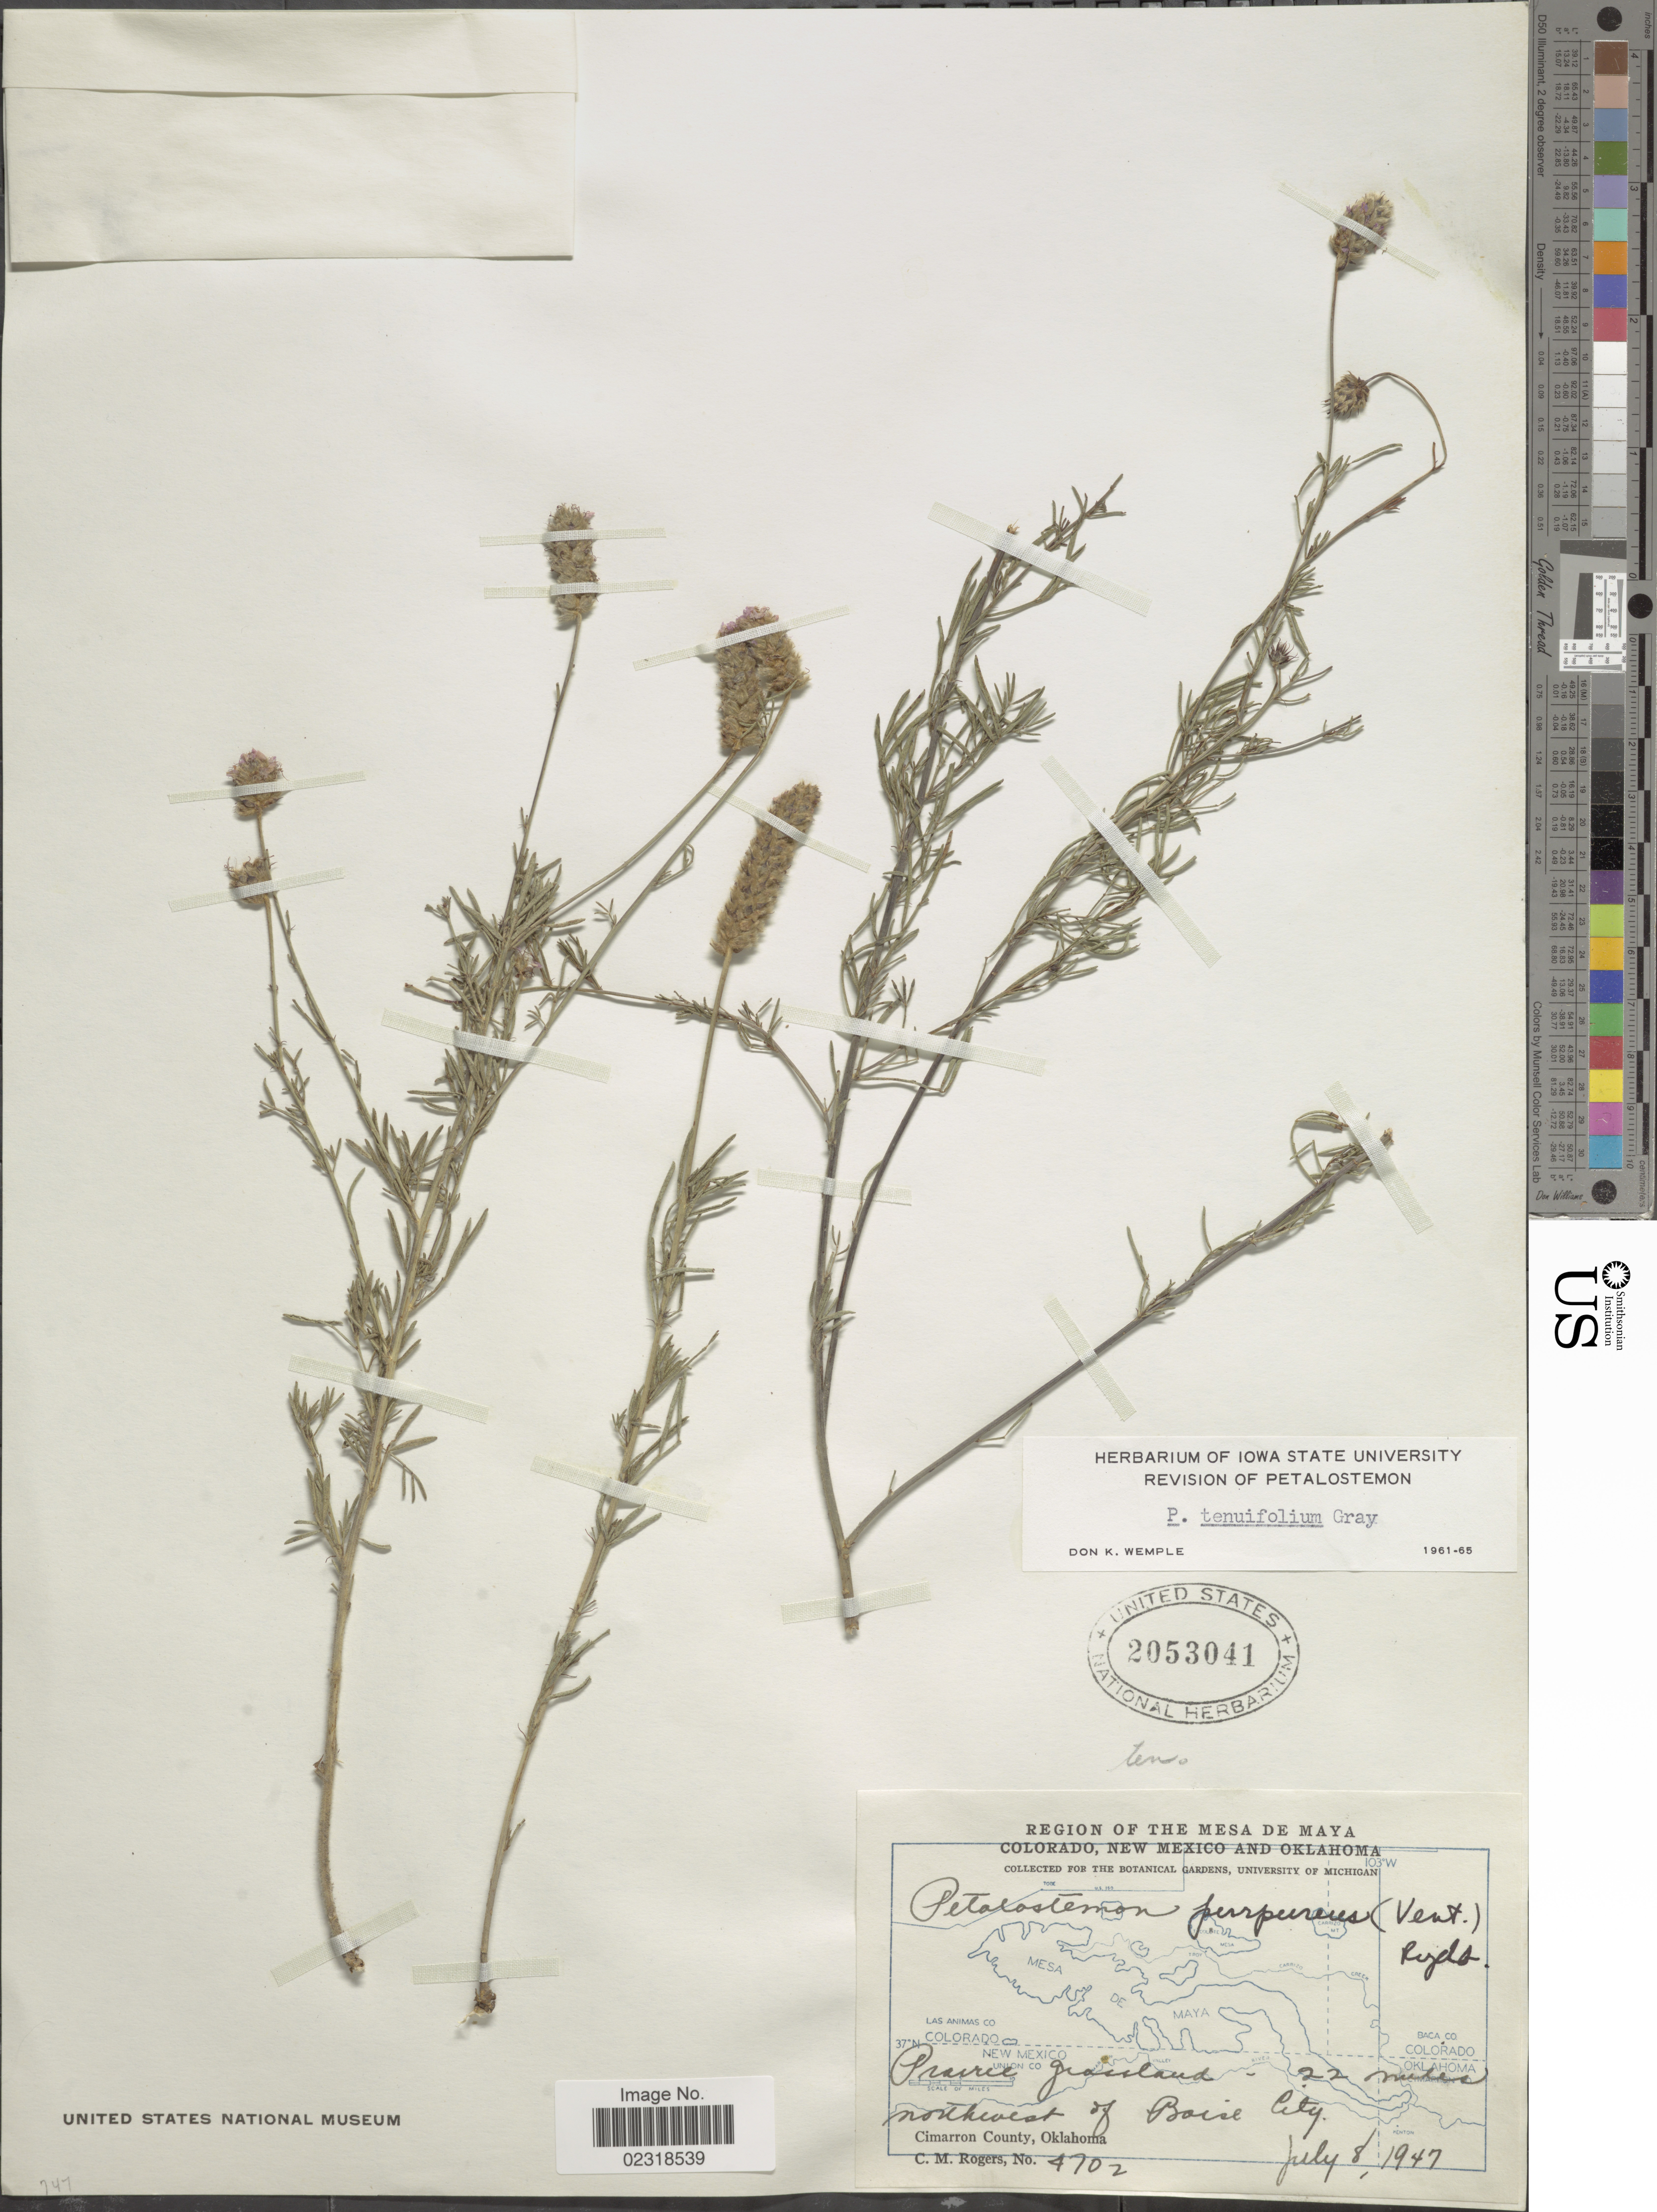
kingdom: Plantae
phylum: Tracheophyta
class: Magnoliopsida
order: Fabales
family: Fabaceae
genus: Dalea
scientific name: Dalea tenuifolia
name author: (A. Gray) Shinners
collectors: C. M. Rogers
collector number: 4702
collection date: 1947-07-08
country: United States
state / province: Oklahoma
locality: Region of The Mesa De Maya, 22 miles Northeast of Baise City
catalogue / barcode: US 2053041